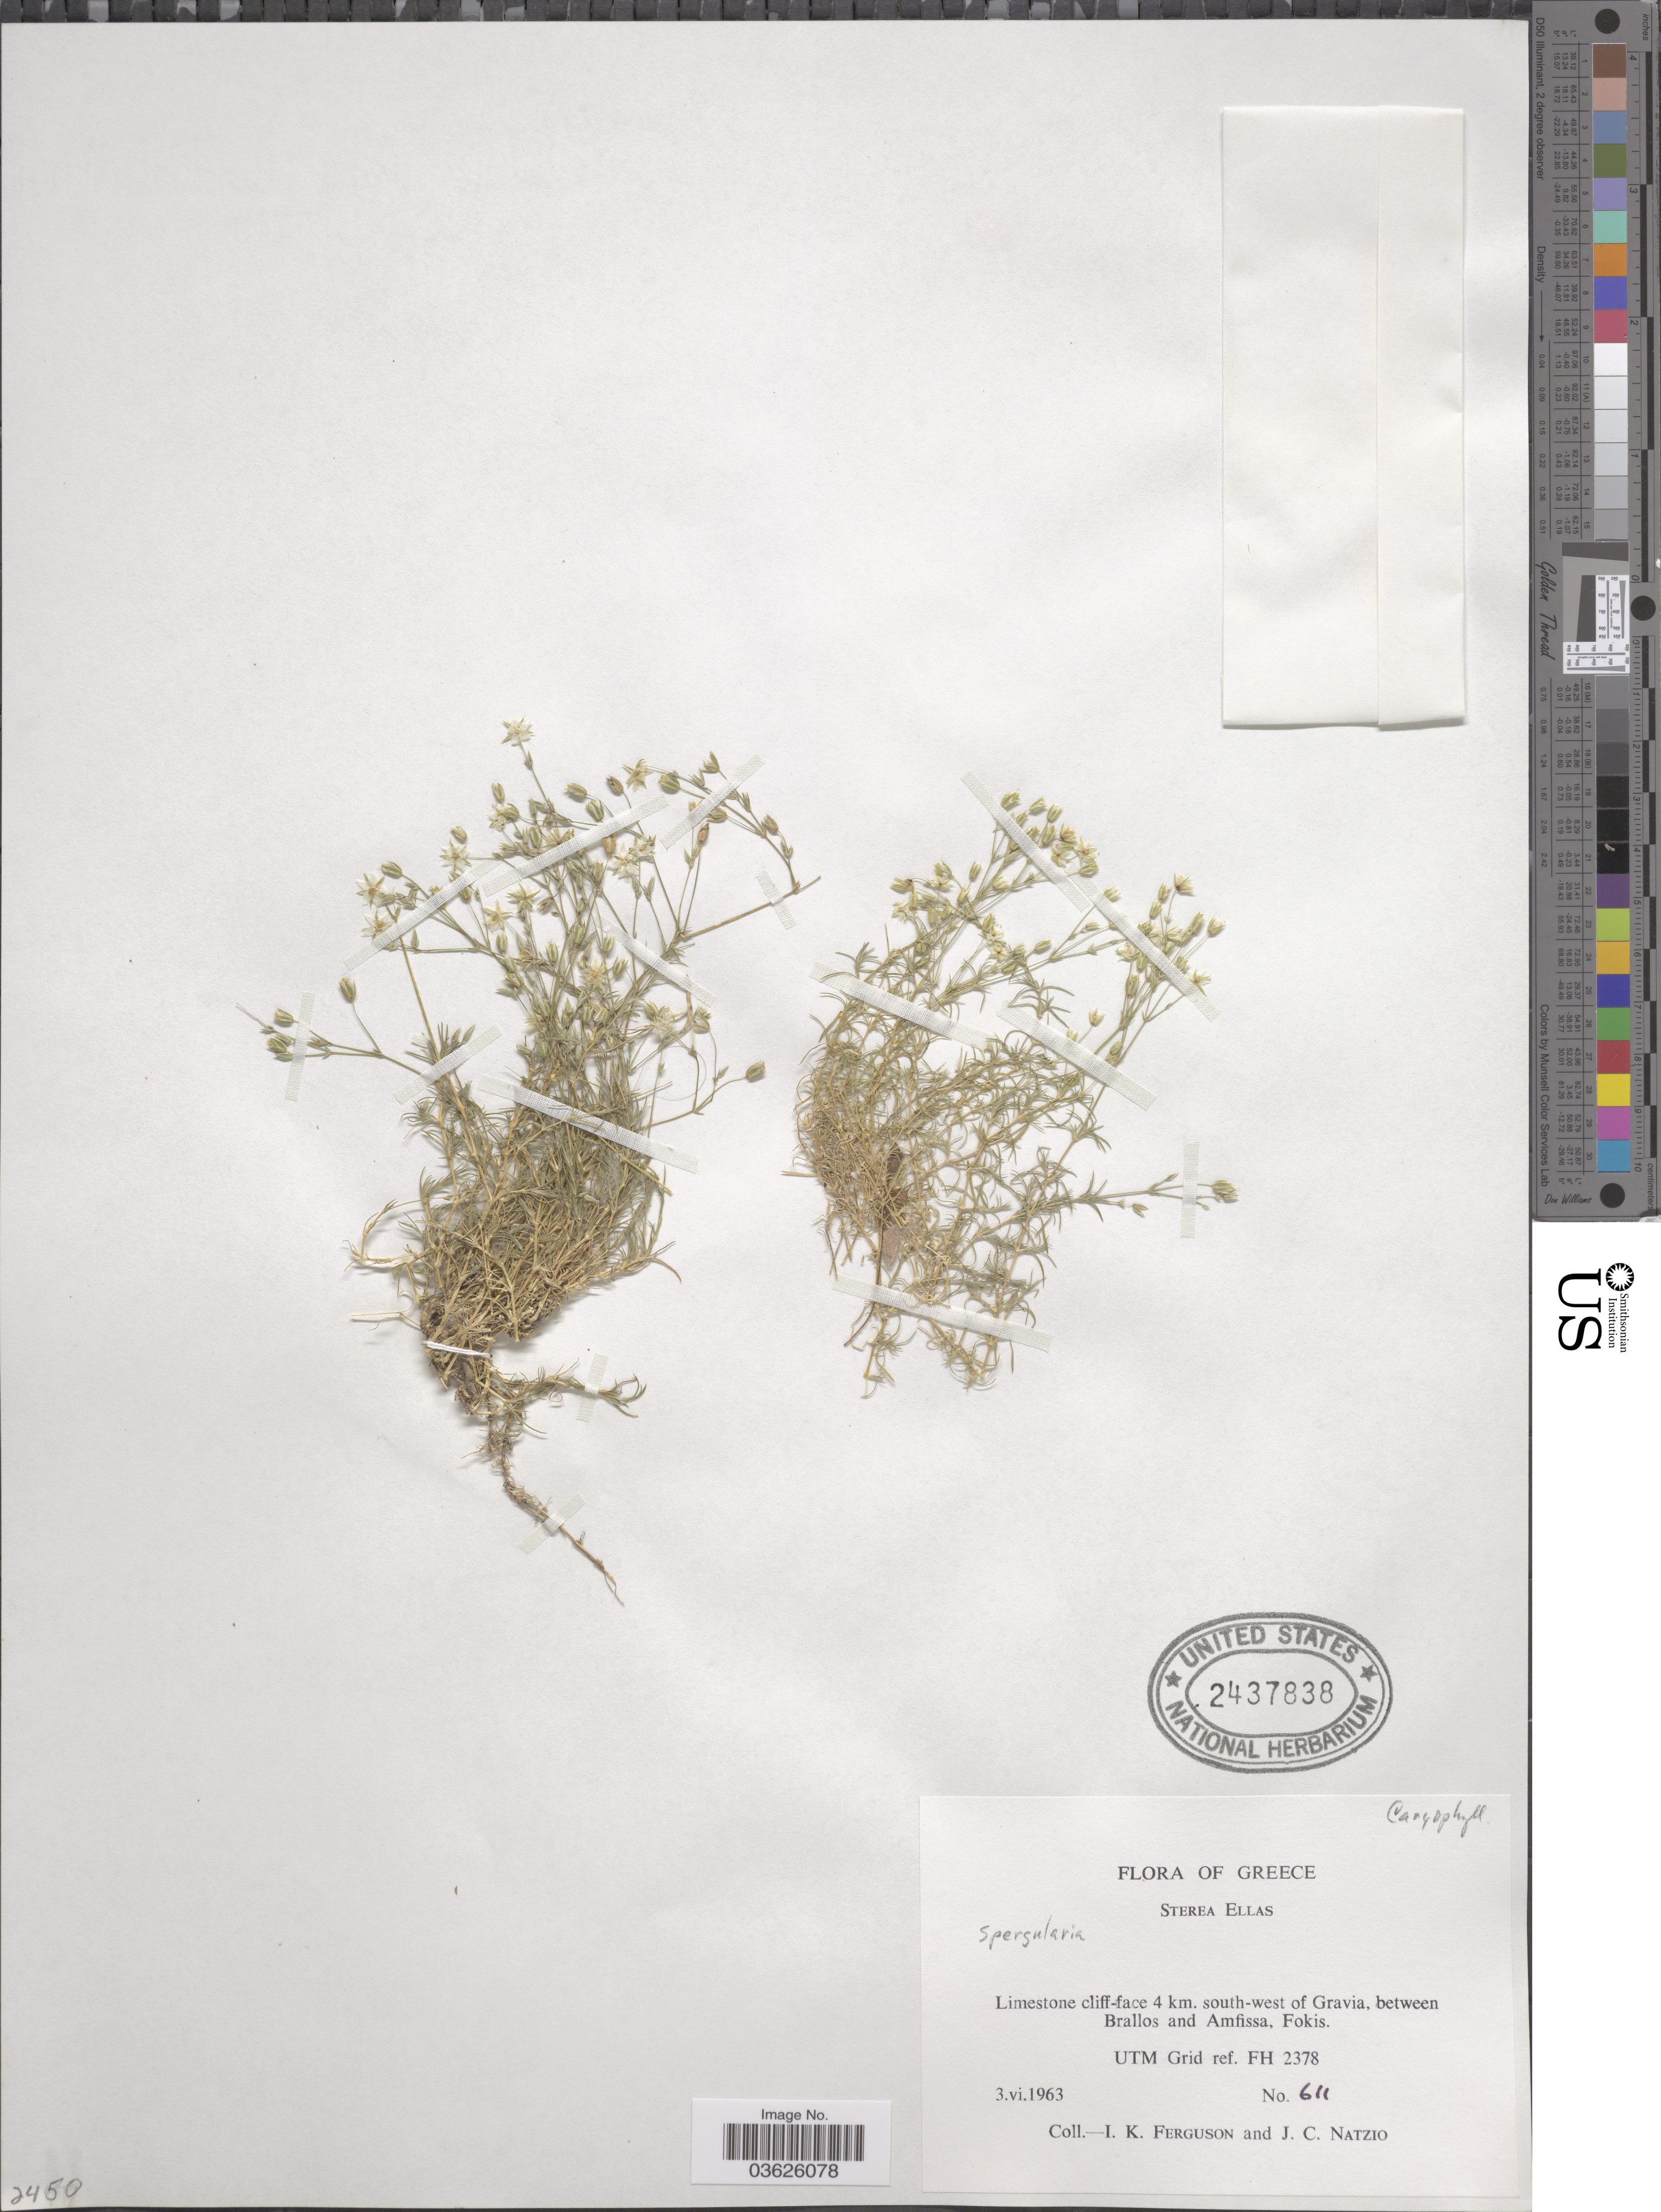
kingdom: Plantae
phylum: Tracheophyta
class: Magnoliopsida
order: Caryophyllales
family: Caryophyllaceae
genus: Tissa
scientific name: Tissa sp.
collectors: I. K. Ferguson & J. Natzio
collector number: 611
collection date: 1963-06-03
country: Greece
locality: Sterea Ellas. Limestone cliff-face 4 km. south-west of Gravia, between Brallos and Amfissa, Fokis. UTM Grid ref. FH 2378.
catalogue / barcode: US 2437838